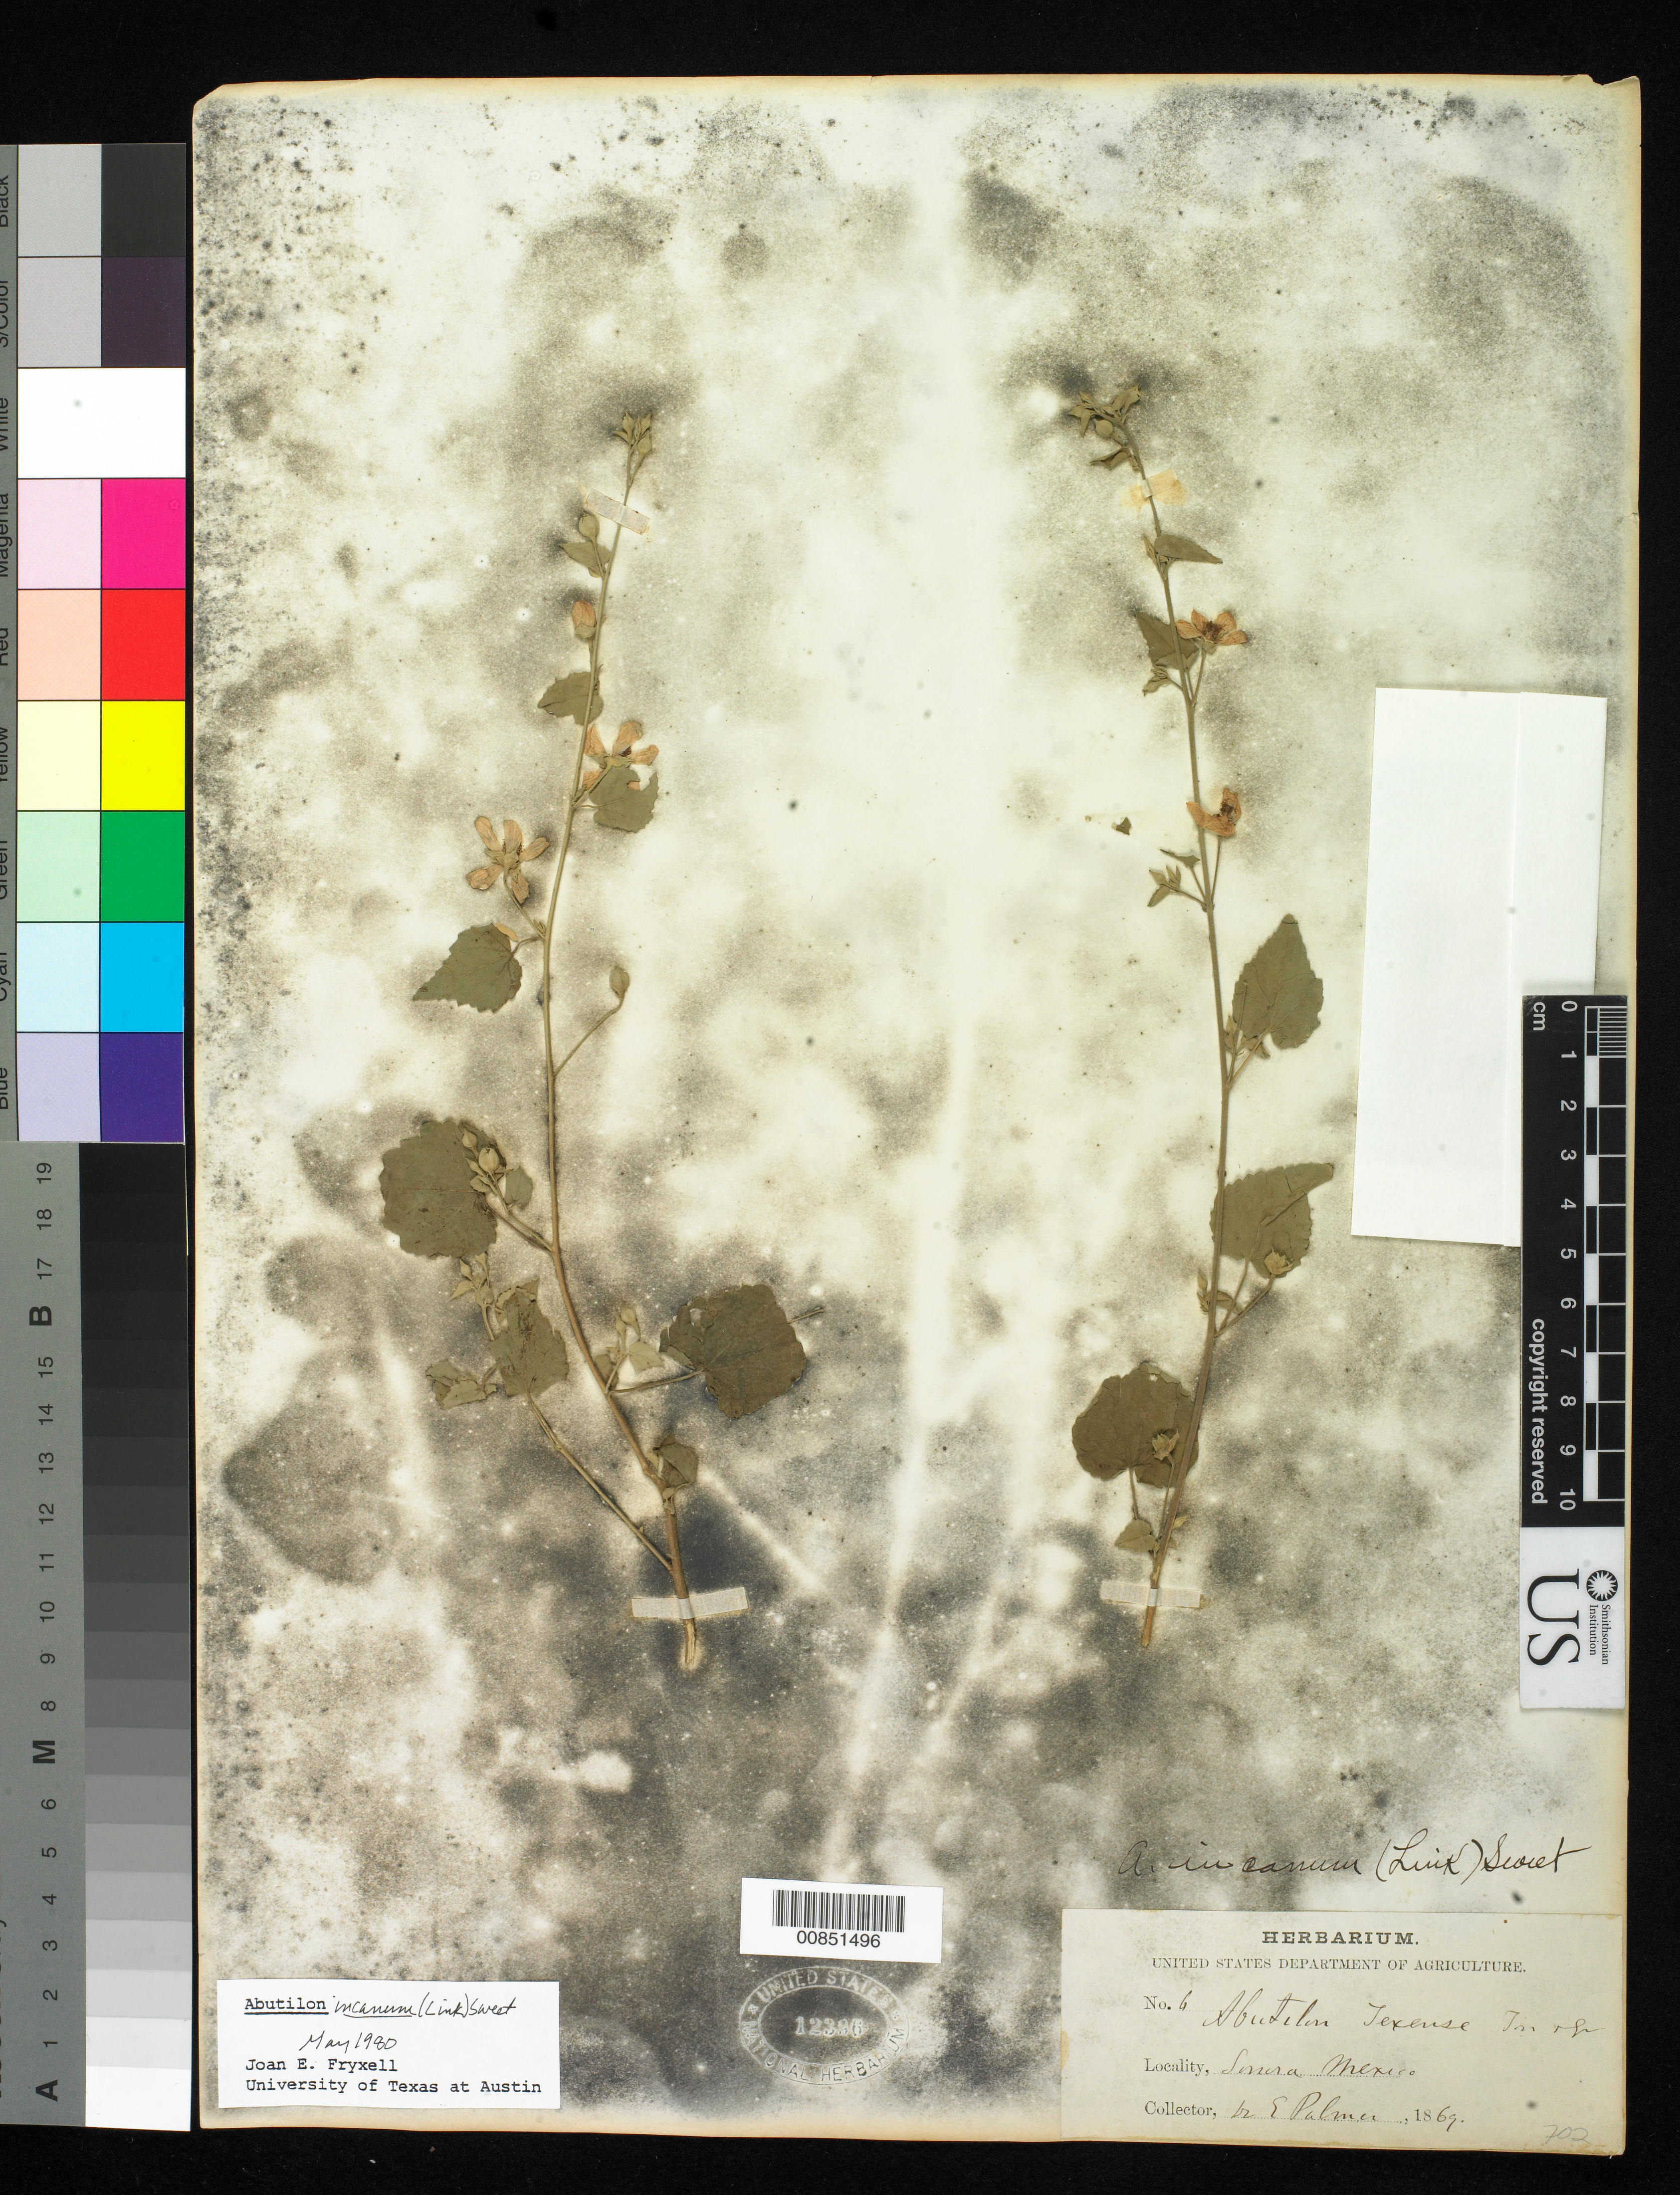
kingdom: Plantae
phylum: Tracheophyta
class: Magnoliopsida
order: Malvales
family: Malvaceae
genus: Abutilon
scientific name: Abutilon incanum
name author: (Link) Sweet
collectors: E. Palmer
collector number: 6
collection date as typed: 1869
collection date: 1869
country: Mexico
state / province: Sonora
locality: Sonora.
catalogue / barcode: US 12396